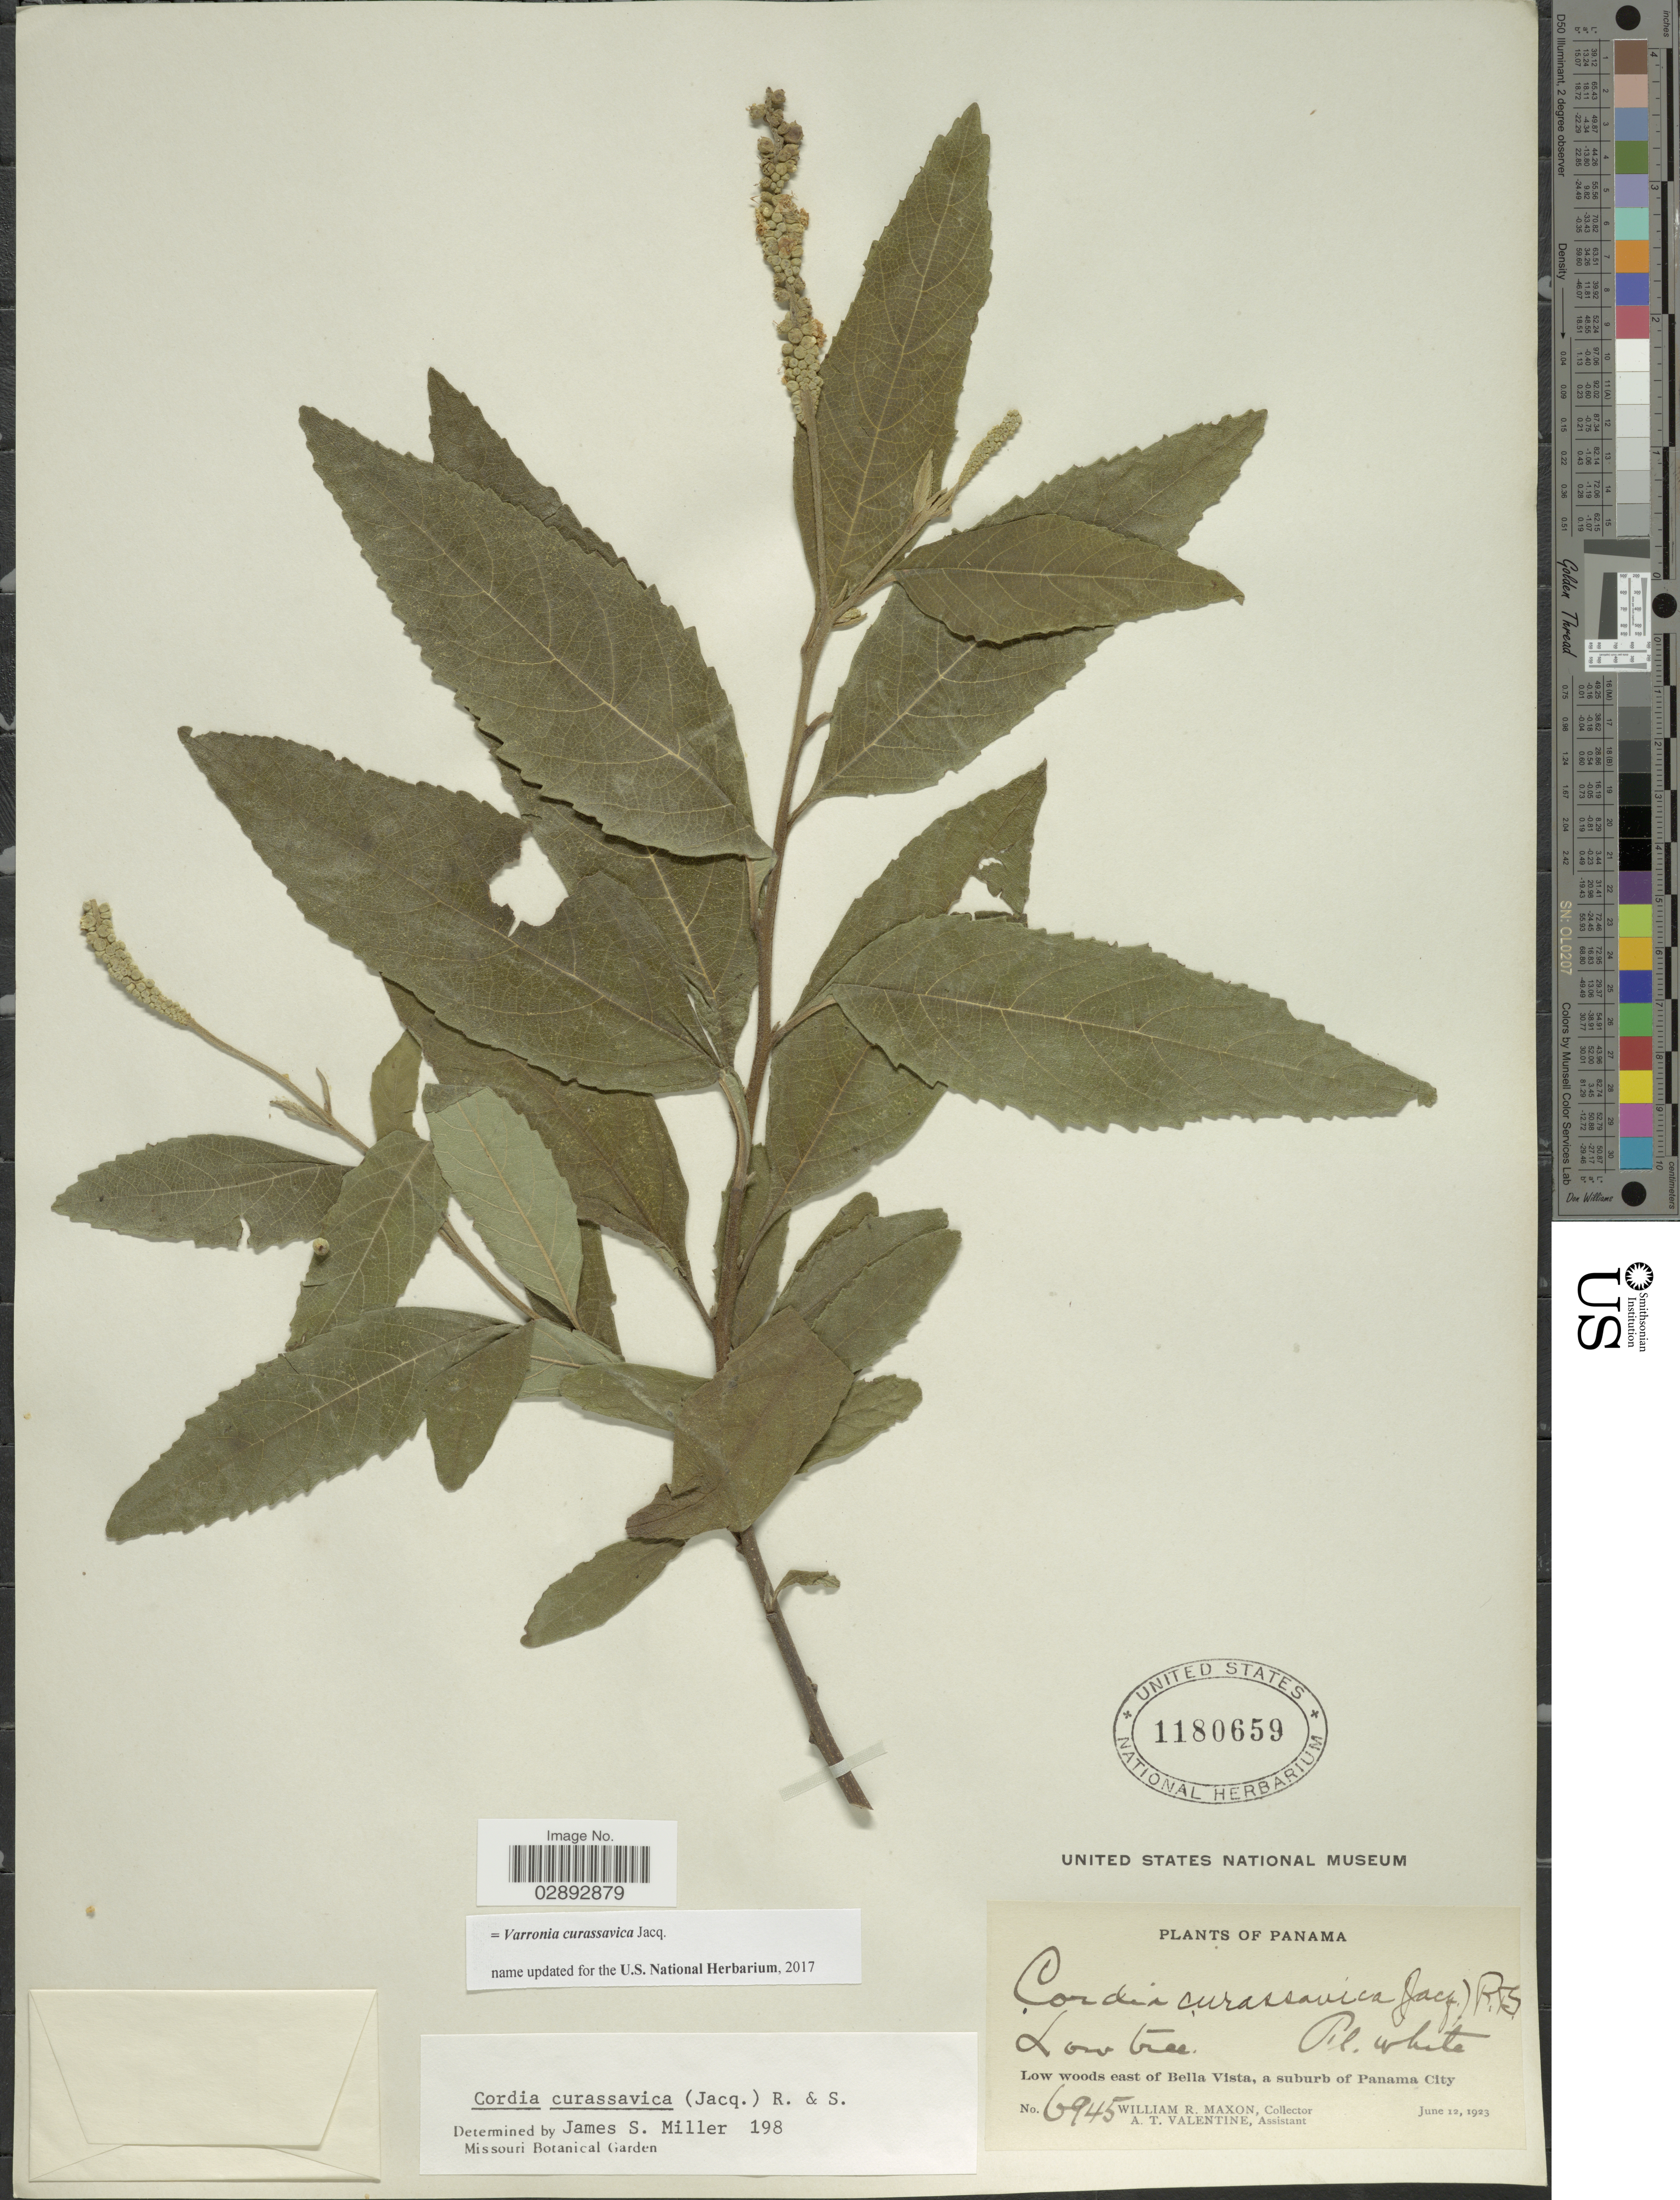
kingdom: Plantae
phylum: Tracheophyta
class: Magnoliopsida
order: Boraginales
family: Cordiaceae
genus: Varronia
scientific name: Varronia curassavica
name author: Jacq.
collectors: W. R. Maxon & A. Valentine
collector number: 6945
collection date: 1923-06-12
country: Panama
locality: Low woods east of Bella Vista, a suburb of Panama City.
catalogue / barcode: US 1180659